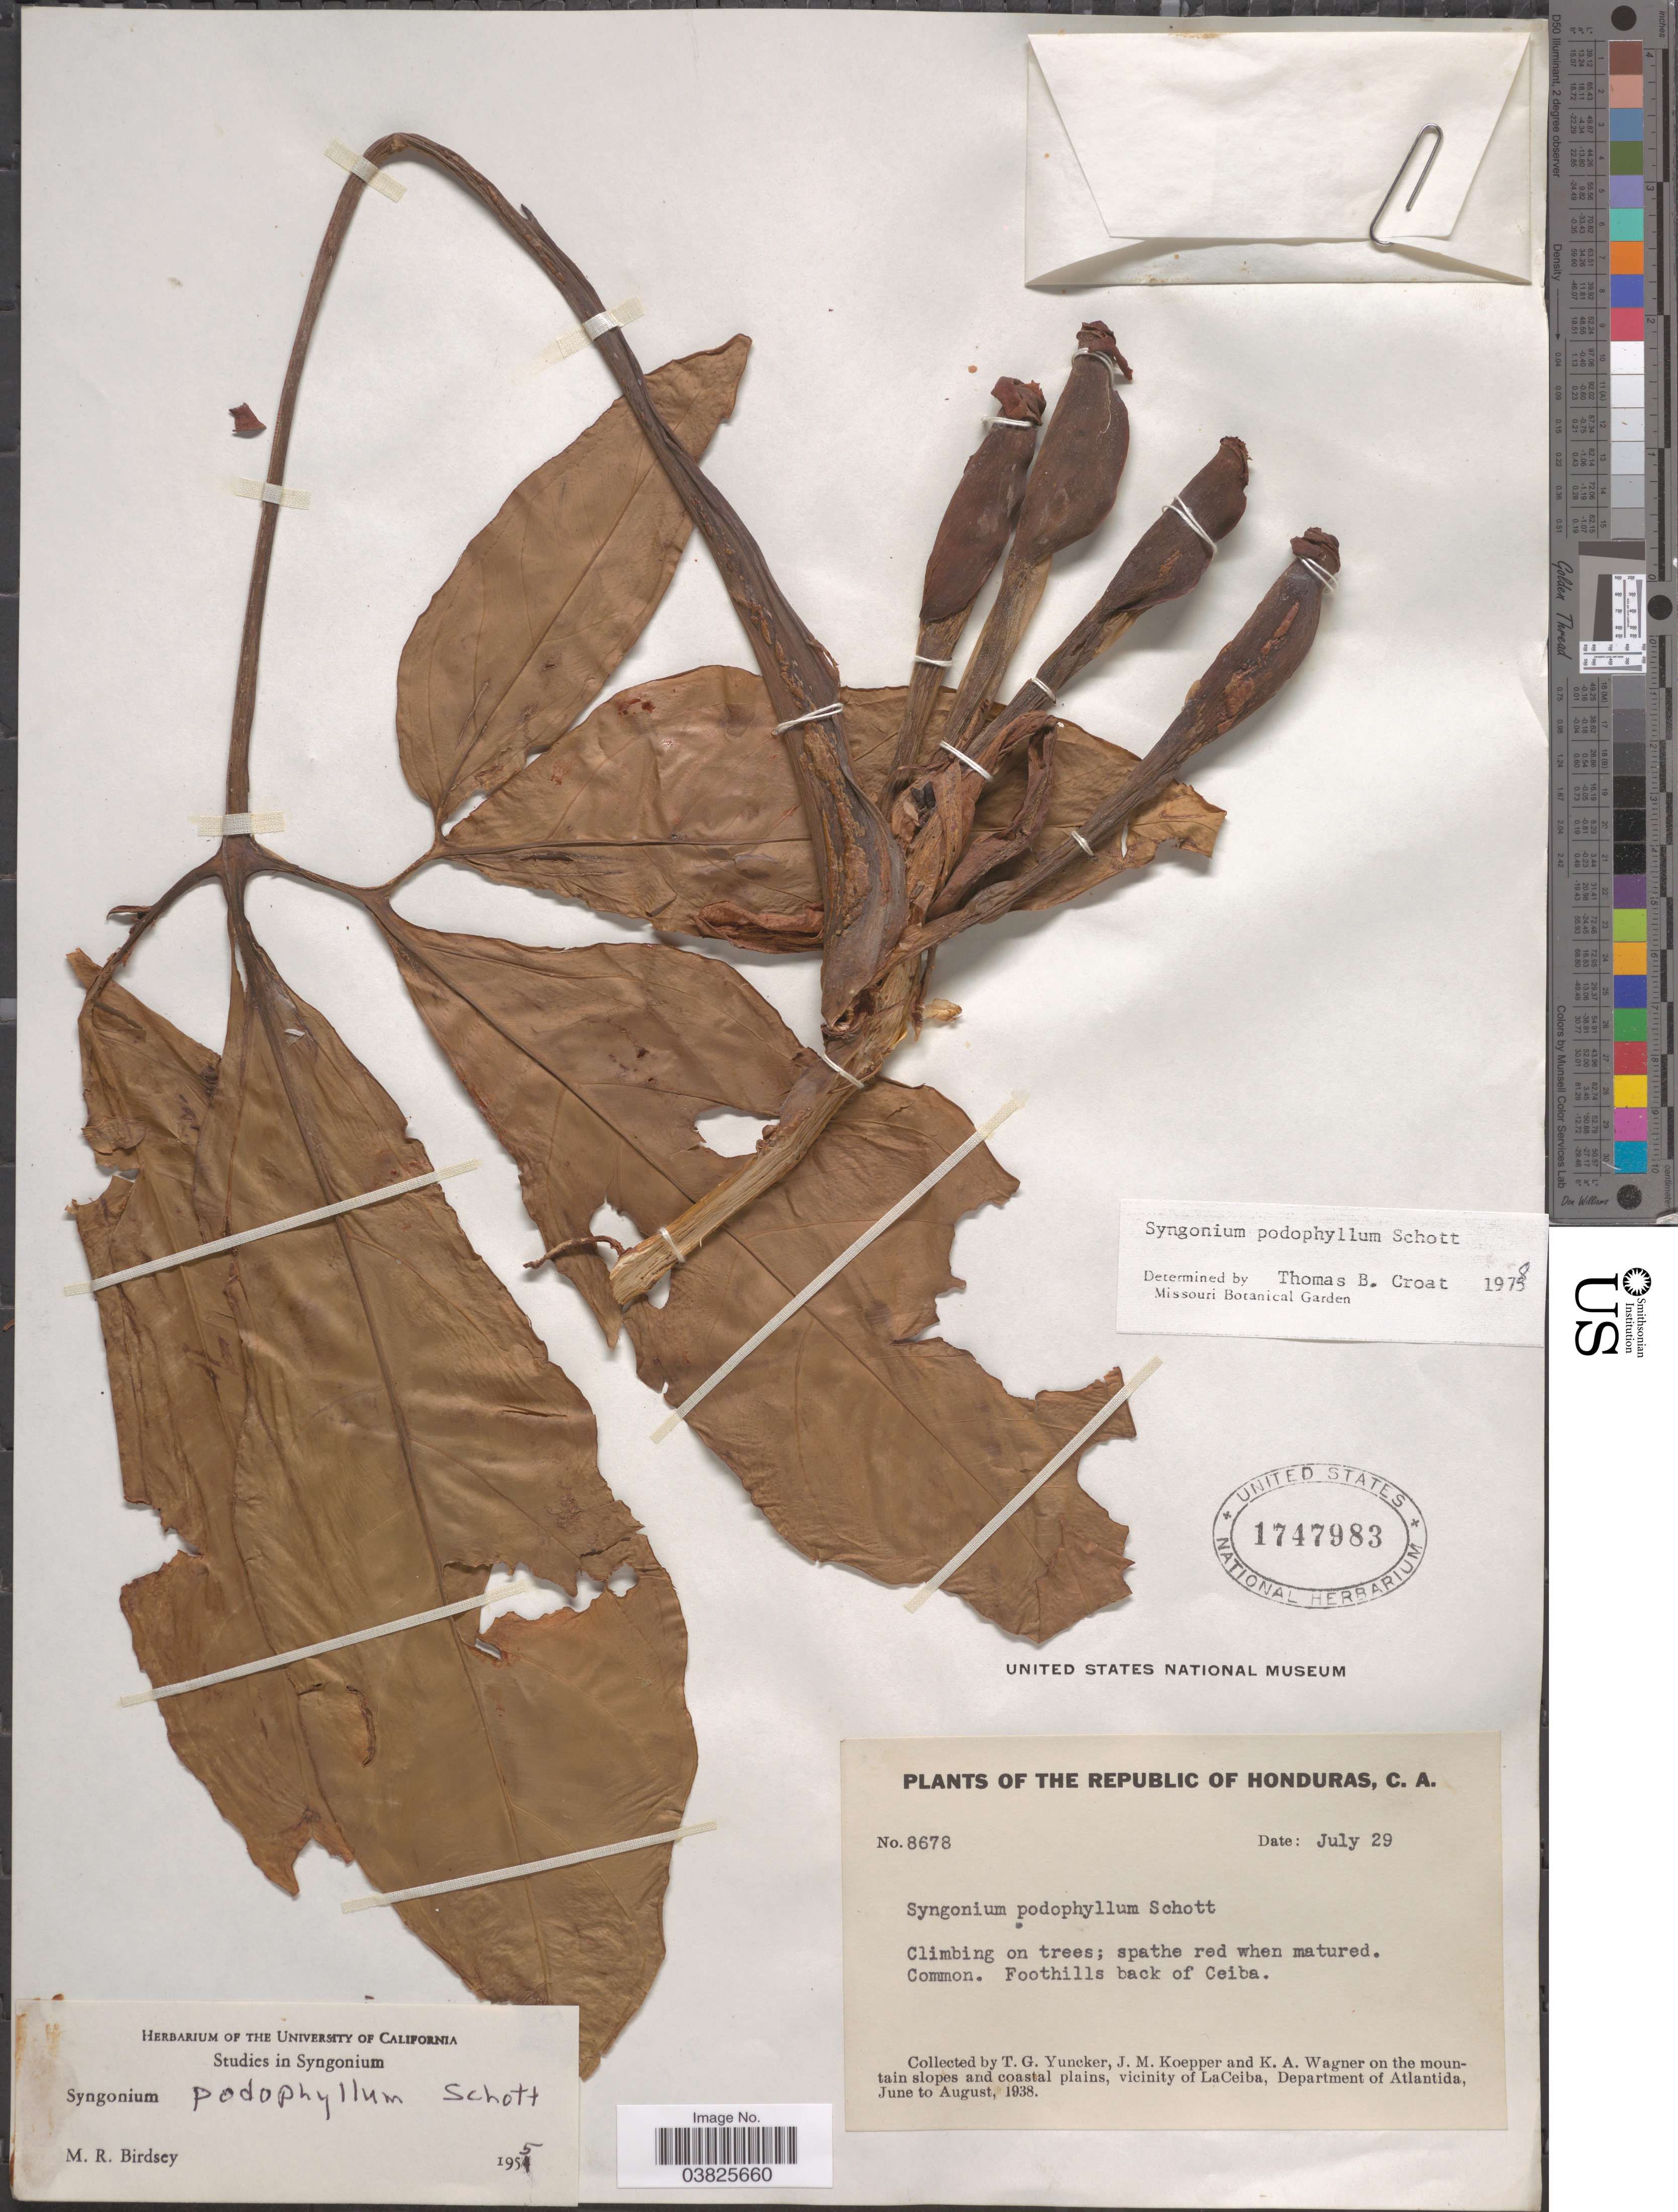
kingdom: Plantae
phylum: Tracheophyta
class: Liliopsida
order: Alismatales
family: Araceae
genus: Syngonium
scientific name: Syngonium podophyllum 'Lemon-Lime'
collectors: T. G. Yuncker, J. M. Koepper & K. A. Wagner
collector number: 8678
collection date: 1938-07-29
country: Honduras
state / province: Atlantida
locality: The Republic of Honduras. Foothills back of Ceiba. On the mountain slopes and coastal plains, vicinity of LaCeiba, Department of Atlantida.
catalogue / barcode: US 1747983